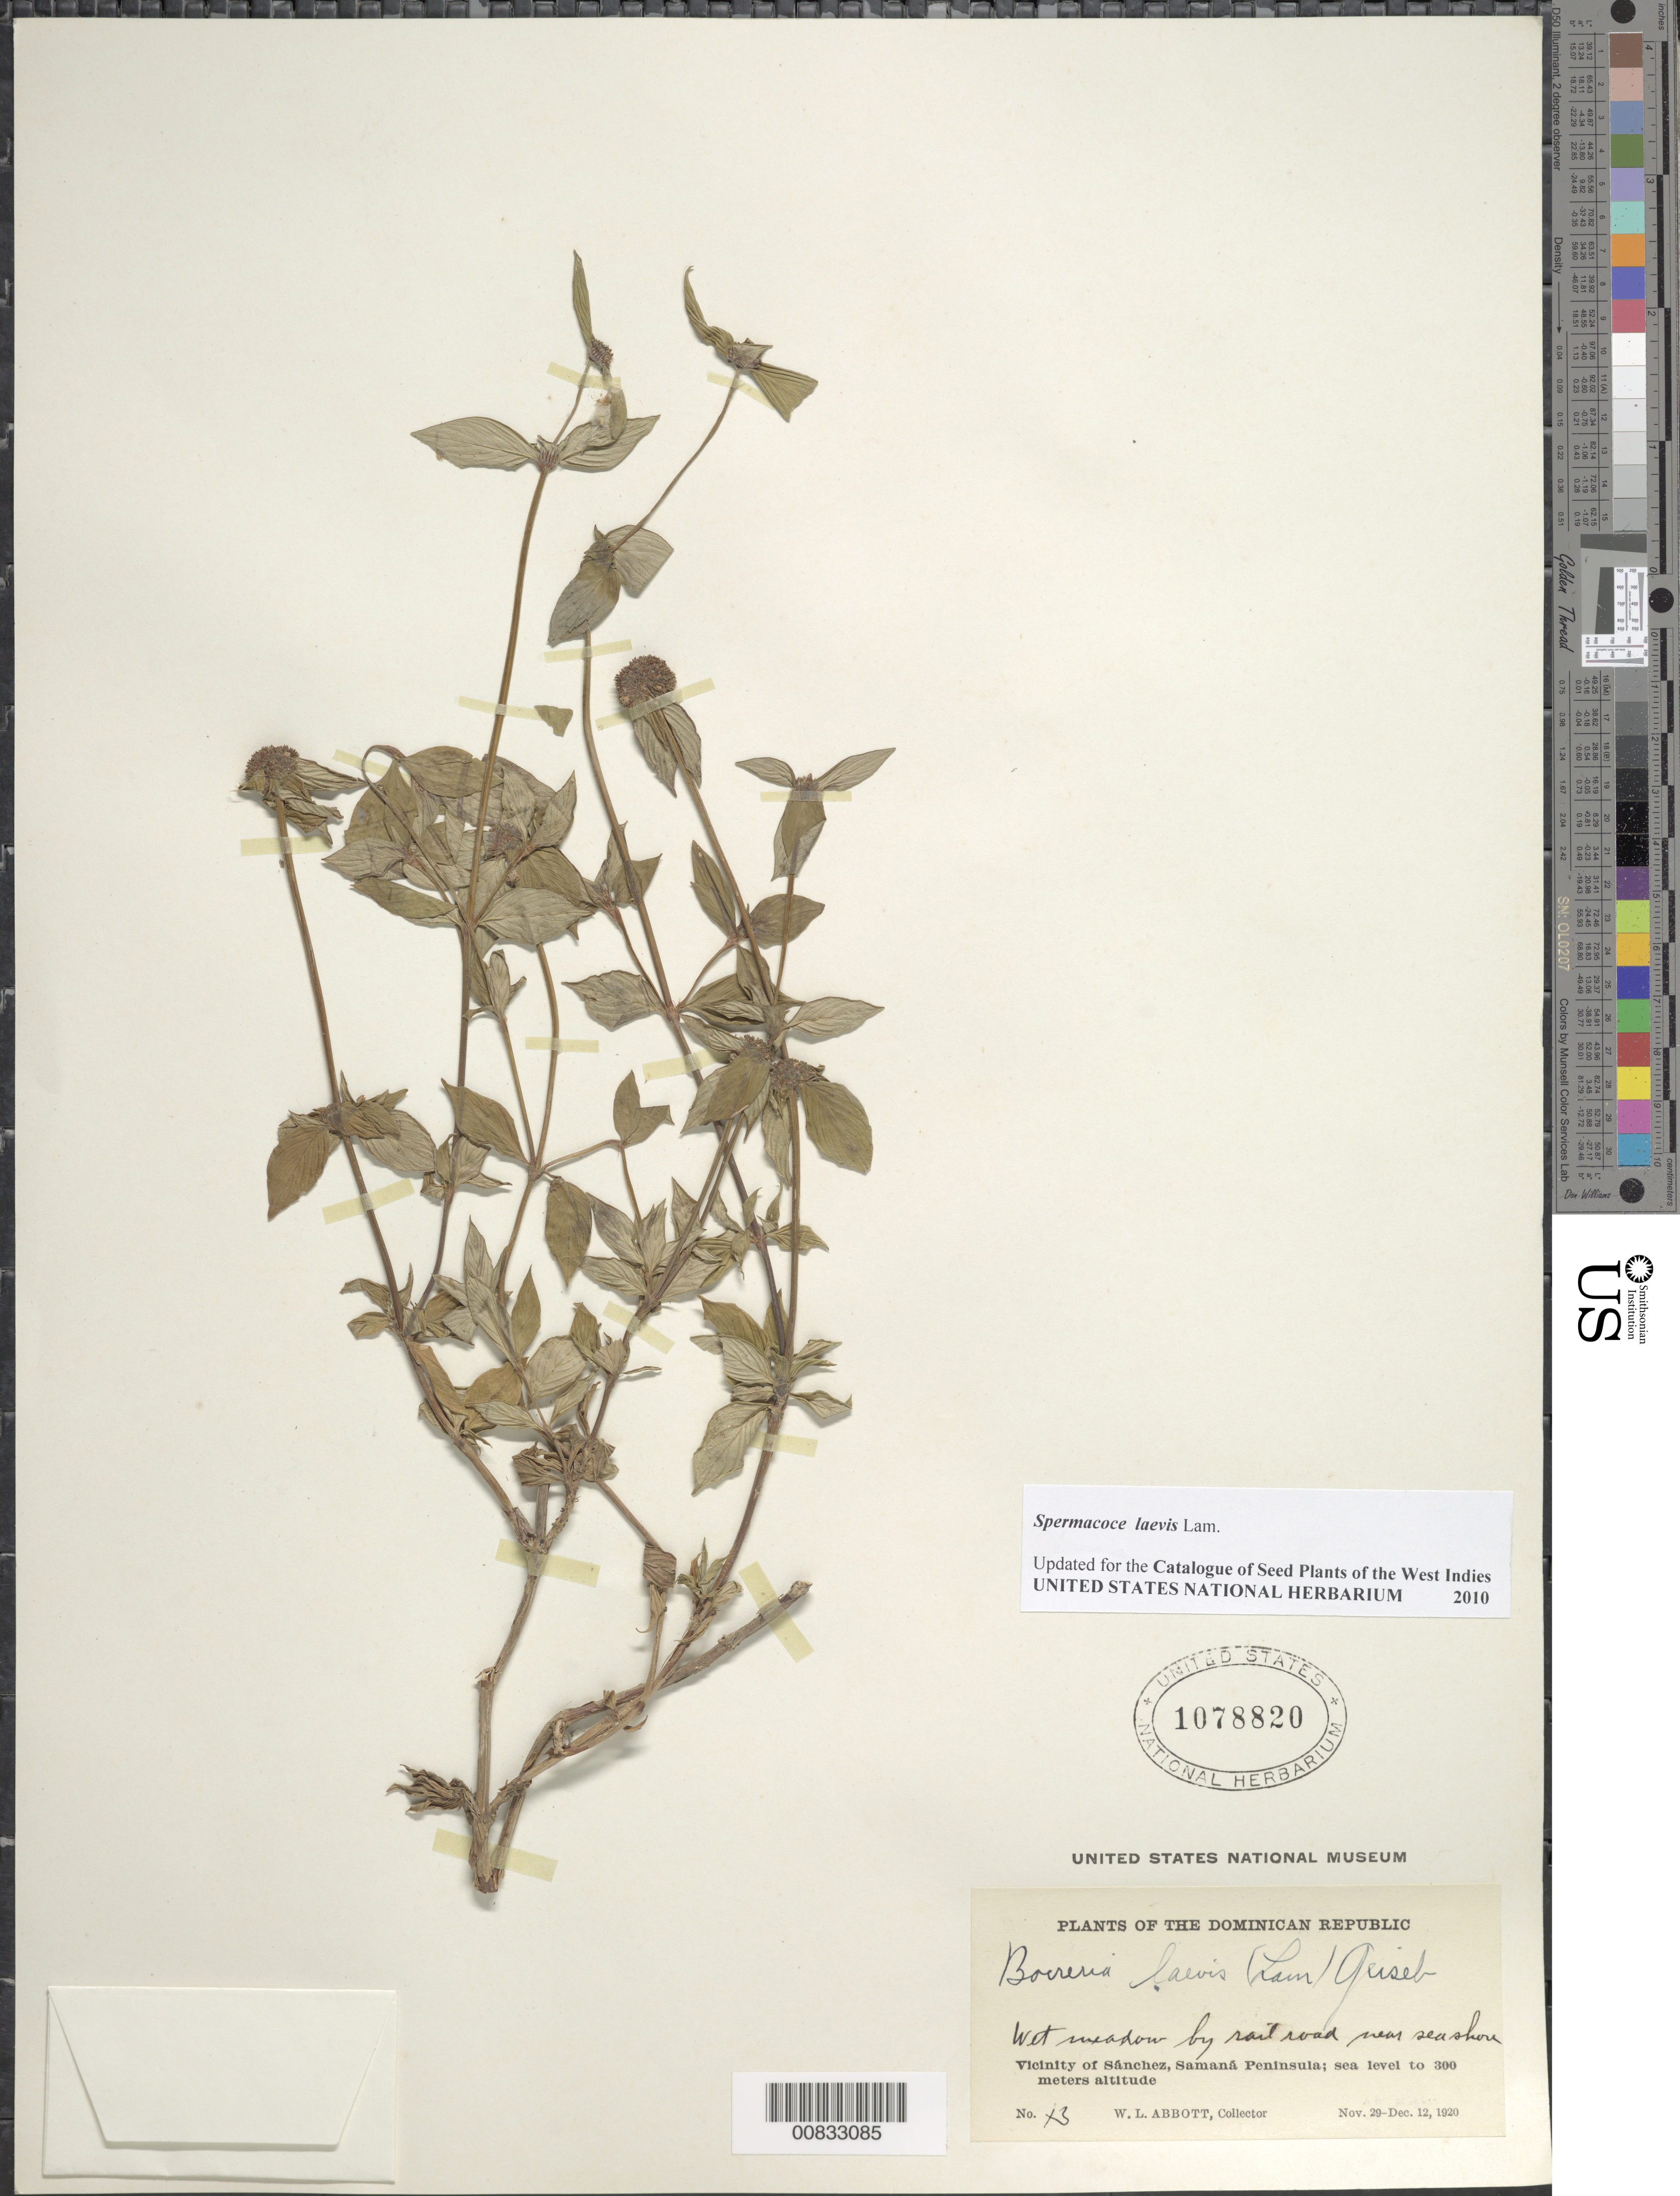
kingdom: Plantae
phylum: Tracheophyta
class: Magnoliopsida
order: Gentianales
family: Rubiaceae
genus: Spermacoce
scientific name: Spermacoce laevis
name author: Lam.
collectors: W. L. Abbott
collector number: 43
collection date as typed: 29 Nov 1920 to 12 Dec 1920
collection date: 1920-11-29/1920-12-12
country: Dominican Republic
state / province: Samana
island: Hispaniola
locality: Vicinity of Sánchez, Samaná Peninsula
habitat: Wet meadow by rail road near seashore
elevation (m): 0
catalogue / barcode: US 1078820